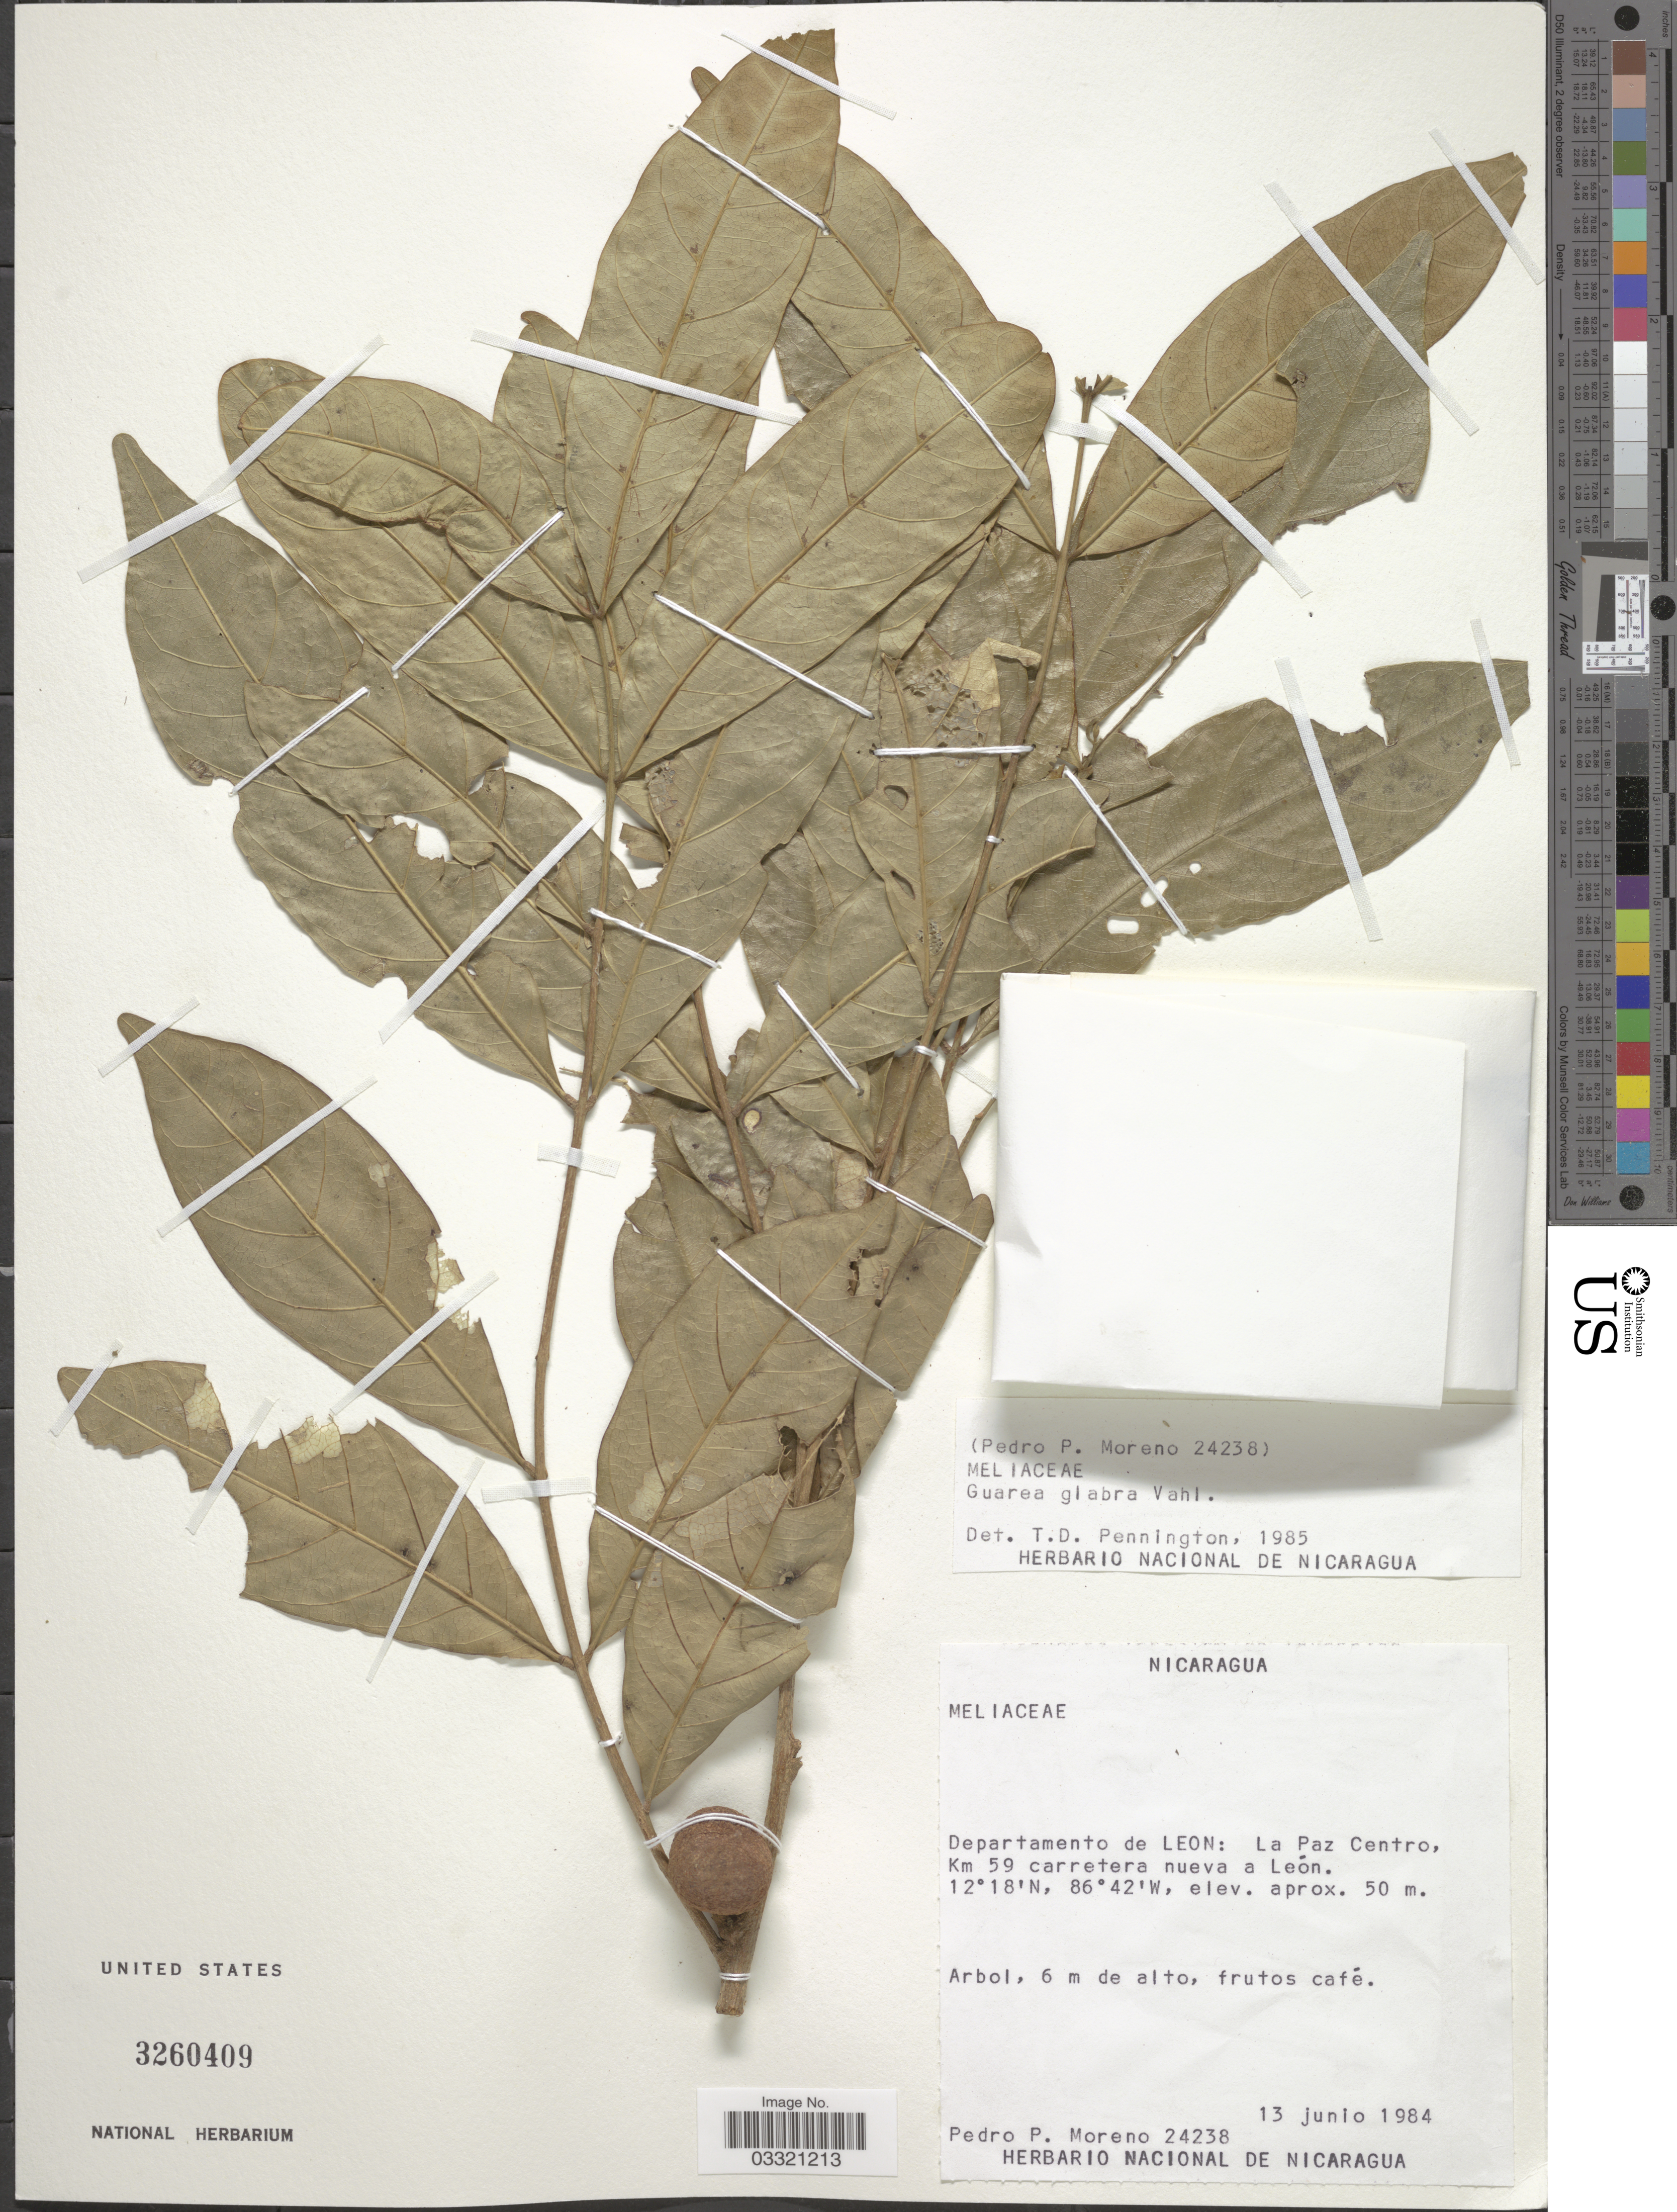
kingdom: Plantae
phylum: Tracheophyta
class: Magnoliopsida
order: Sapindales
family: Meliaceae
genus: Guarea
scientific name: Guarea glabra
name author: Vahl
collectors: P. Moreno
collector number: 24238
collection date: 1984-06-13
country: Nicaragua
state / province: Leon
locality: Departamento de Leon: La Paz Centro, Km 59 carretera nueva a León.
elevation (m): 50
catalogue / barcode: US 3260409